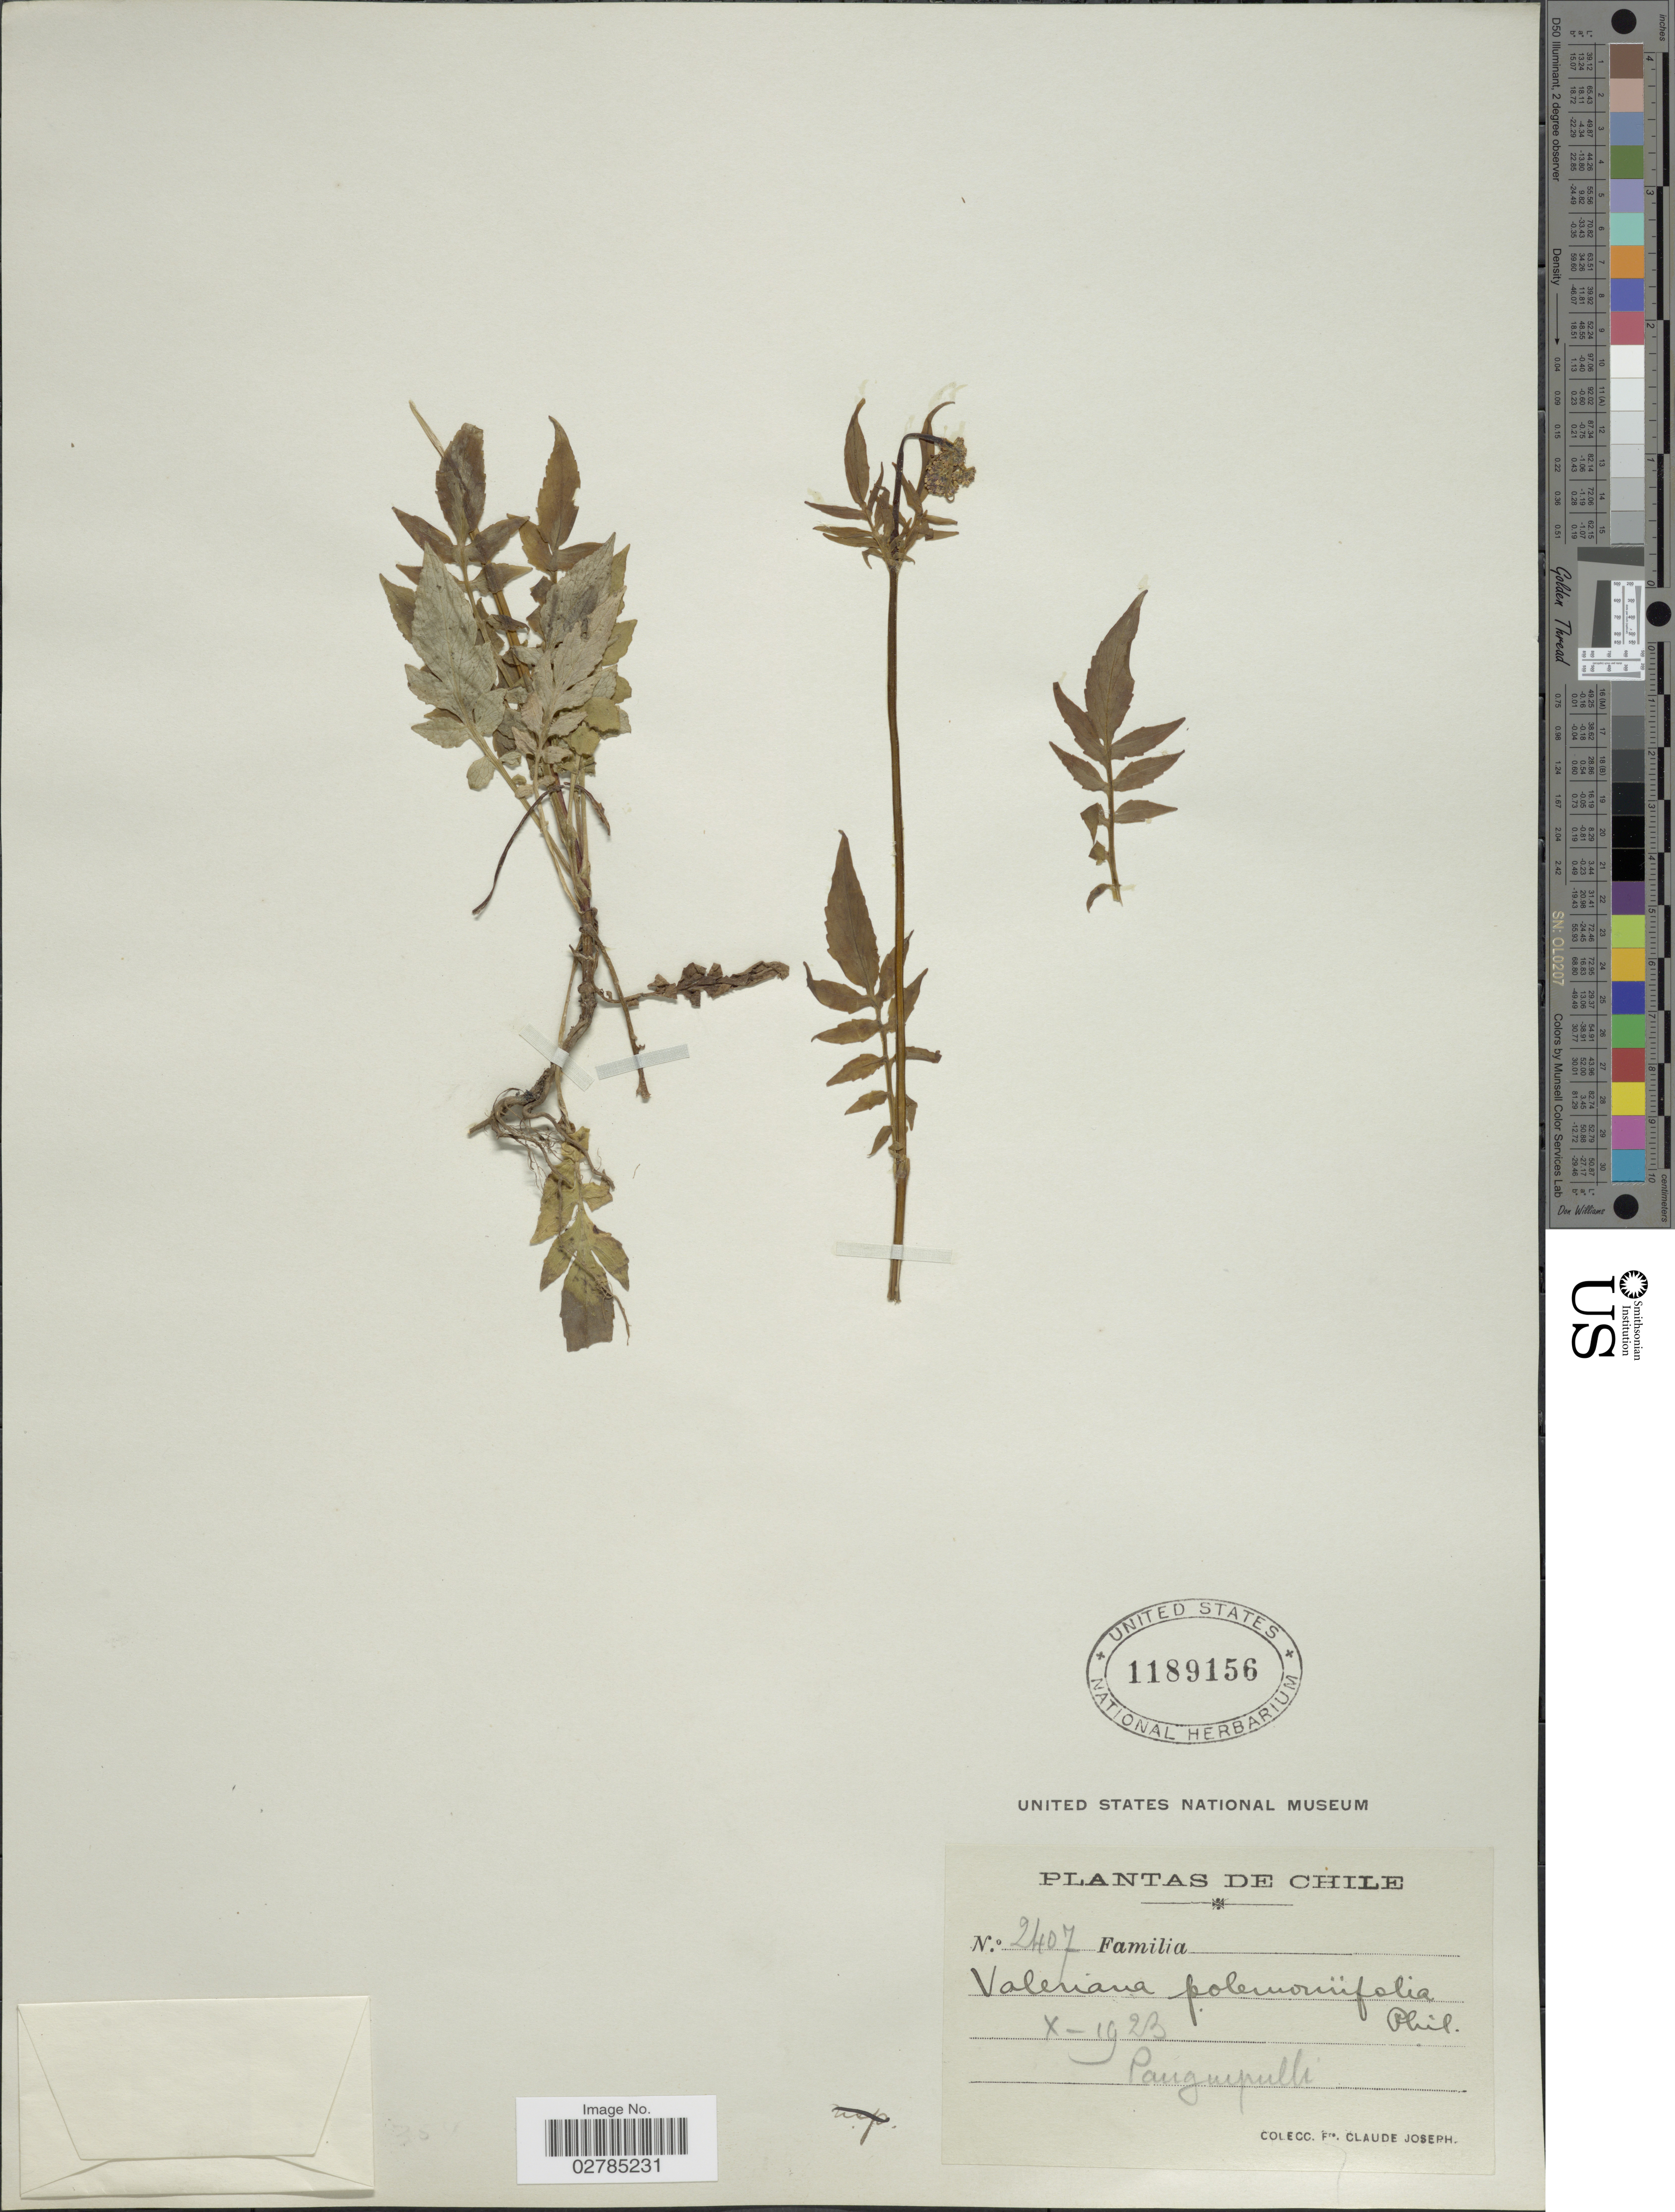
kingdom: Plantae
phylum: Tracheophyta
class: Magnoliopsida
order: Dipsacales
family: Caprifoliaceae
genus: Valeriana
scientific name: Valeriana polemoniifolia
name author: Phil.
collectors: Bro. Claude-Joseph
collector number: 2407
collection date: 1923-10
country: Chile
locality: Panguipulli.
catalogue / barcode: US 1189156